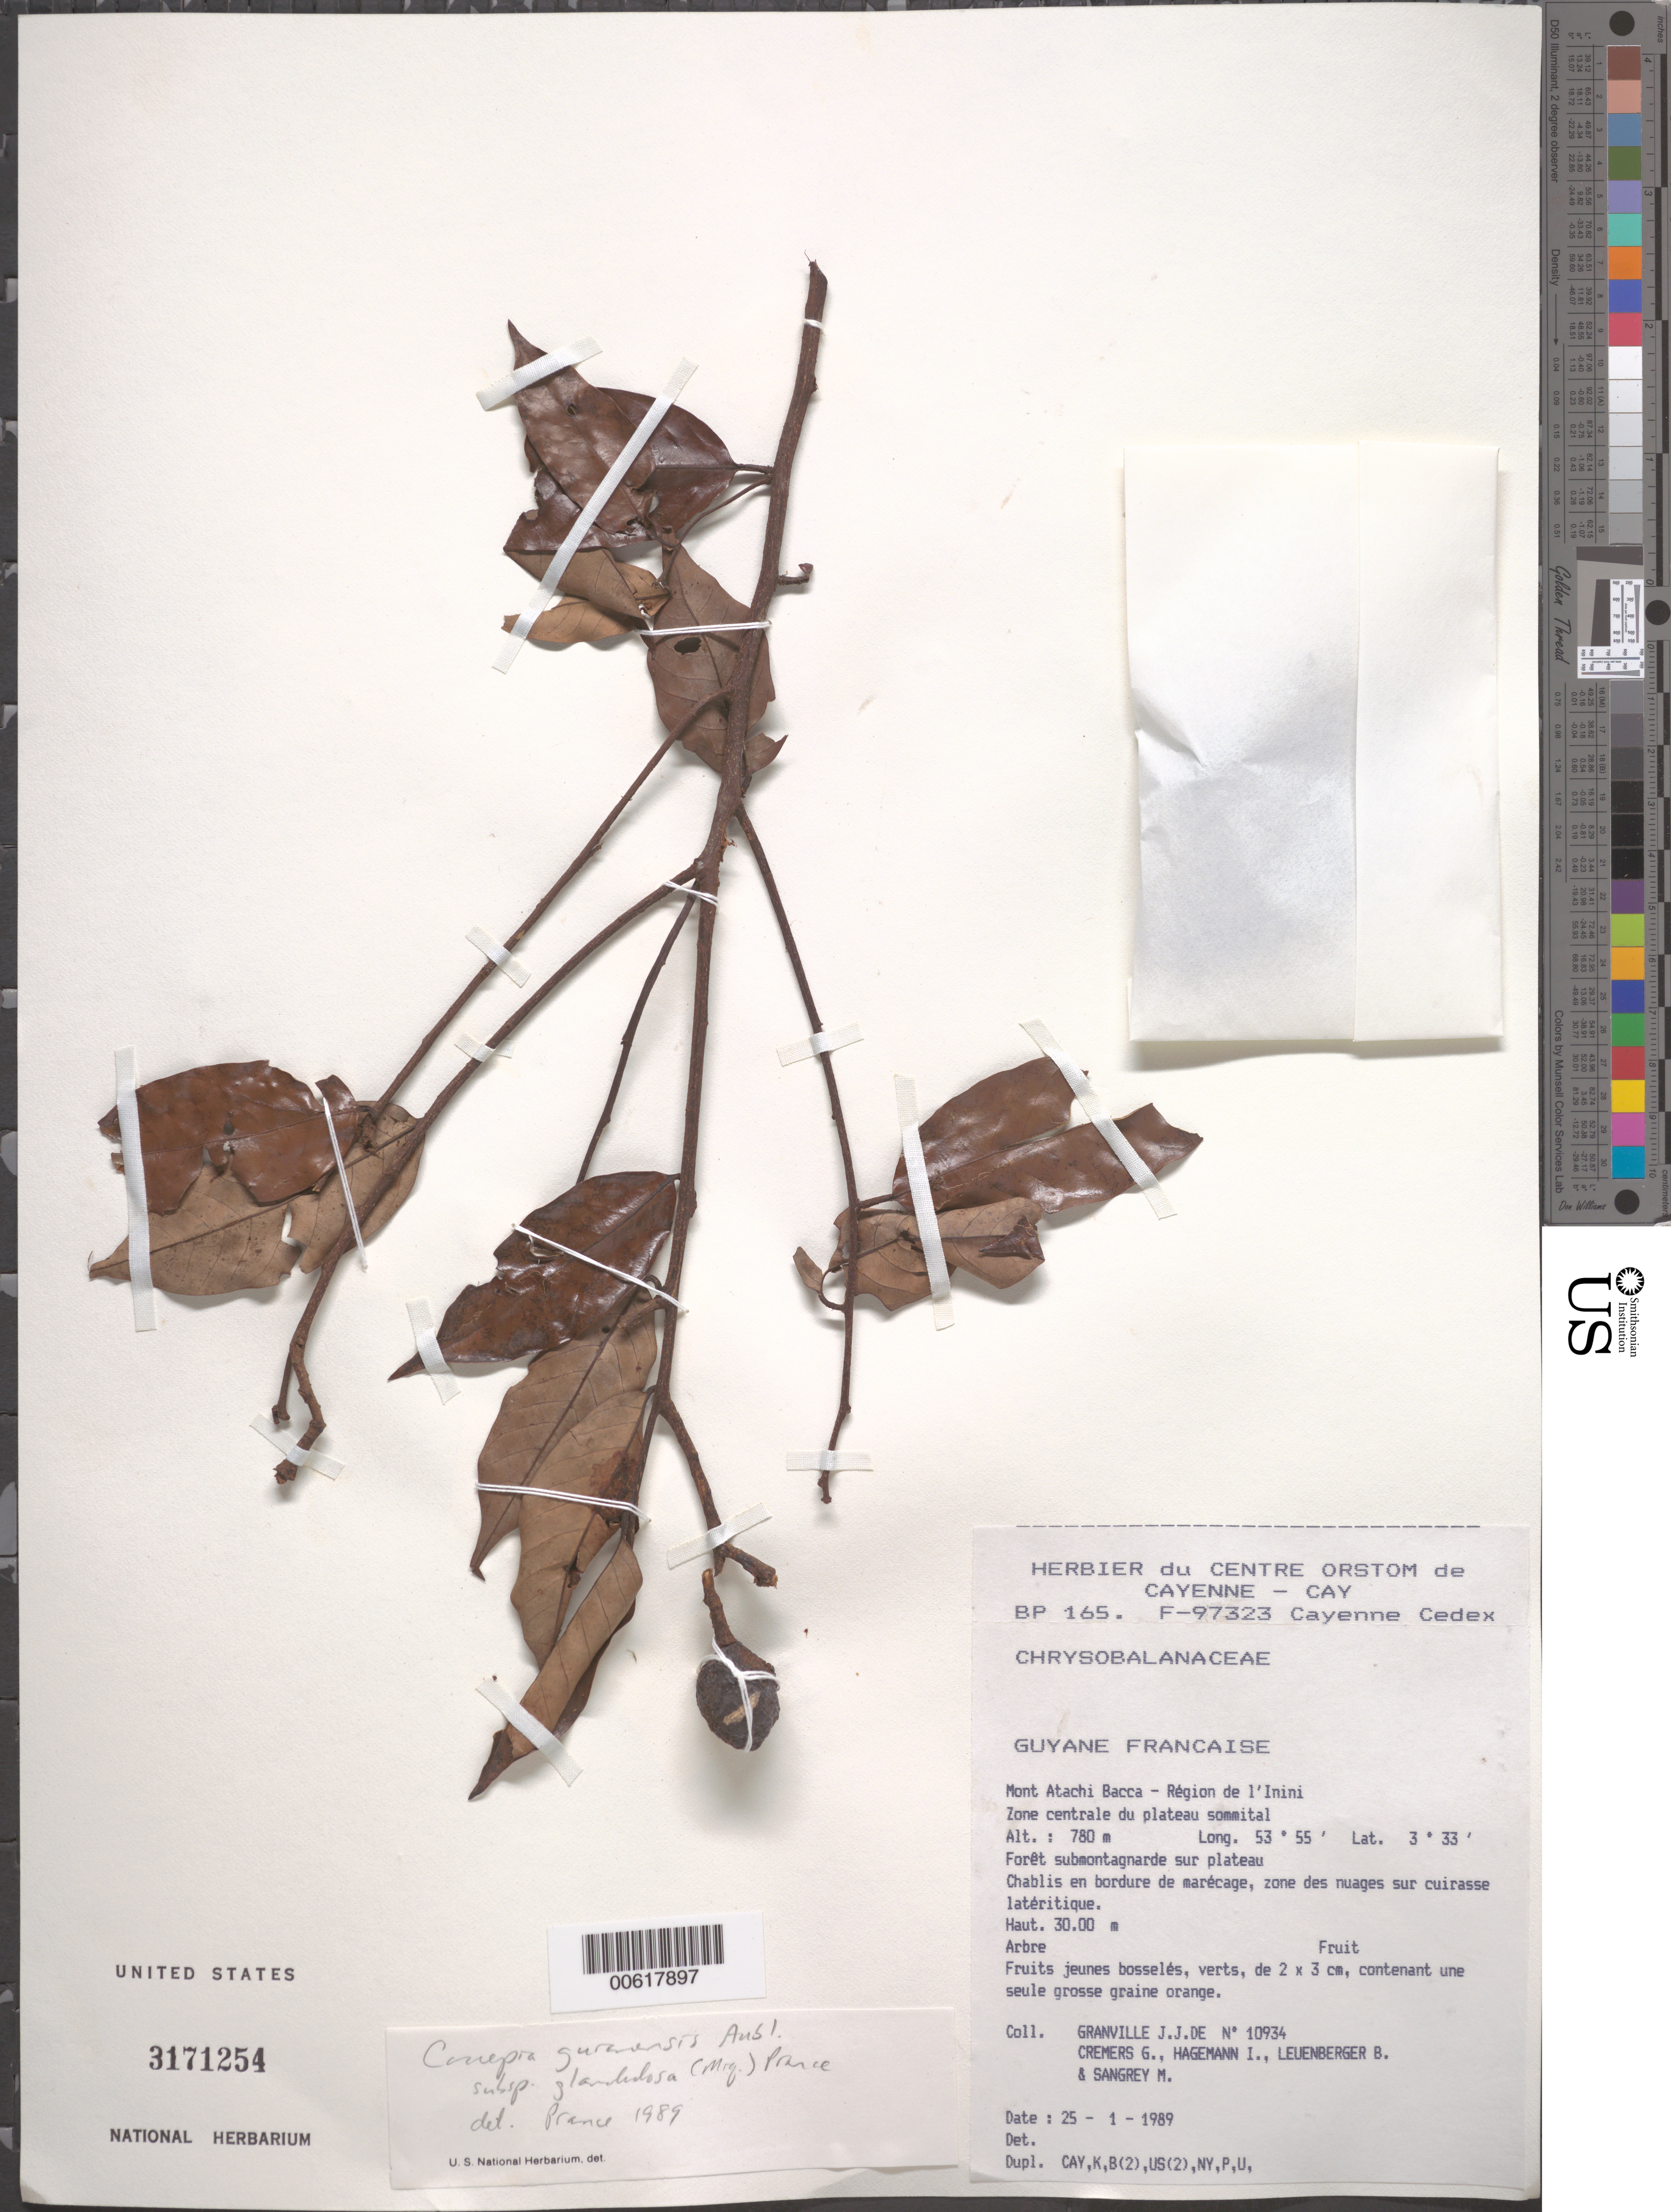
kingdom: Plantae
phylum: Tracheophyta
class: Magnoliopsida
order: Malpighiales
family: Chrysobalanaceae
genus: Couepia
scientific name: Couepia guianensis subsp. glandulosa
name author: (Miq.) Prance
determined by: Prance, G. T.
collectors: J.-J. de Granville, G. Cremers, J. Hagemann, B. E. Leuenberger & M. S. Sangrey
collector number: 10934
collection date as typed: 25-Jan-89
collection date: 1989-01-25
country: French Guiana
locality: Mont Atachi Bacca, région de l'Inini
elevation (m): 780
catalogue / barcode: US 3171254